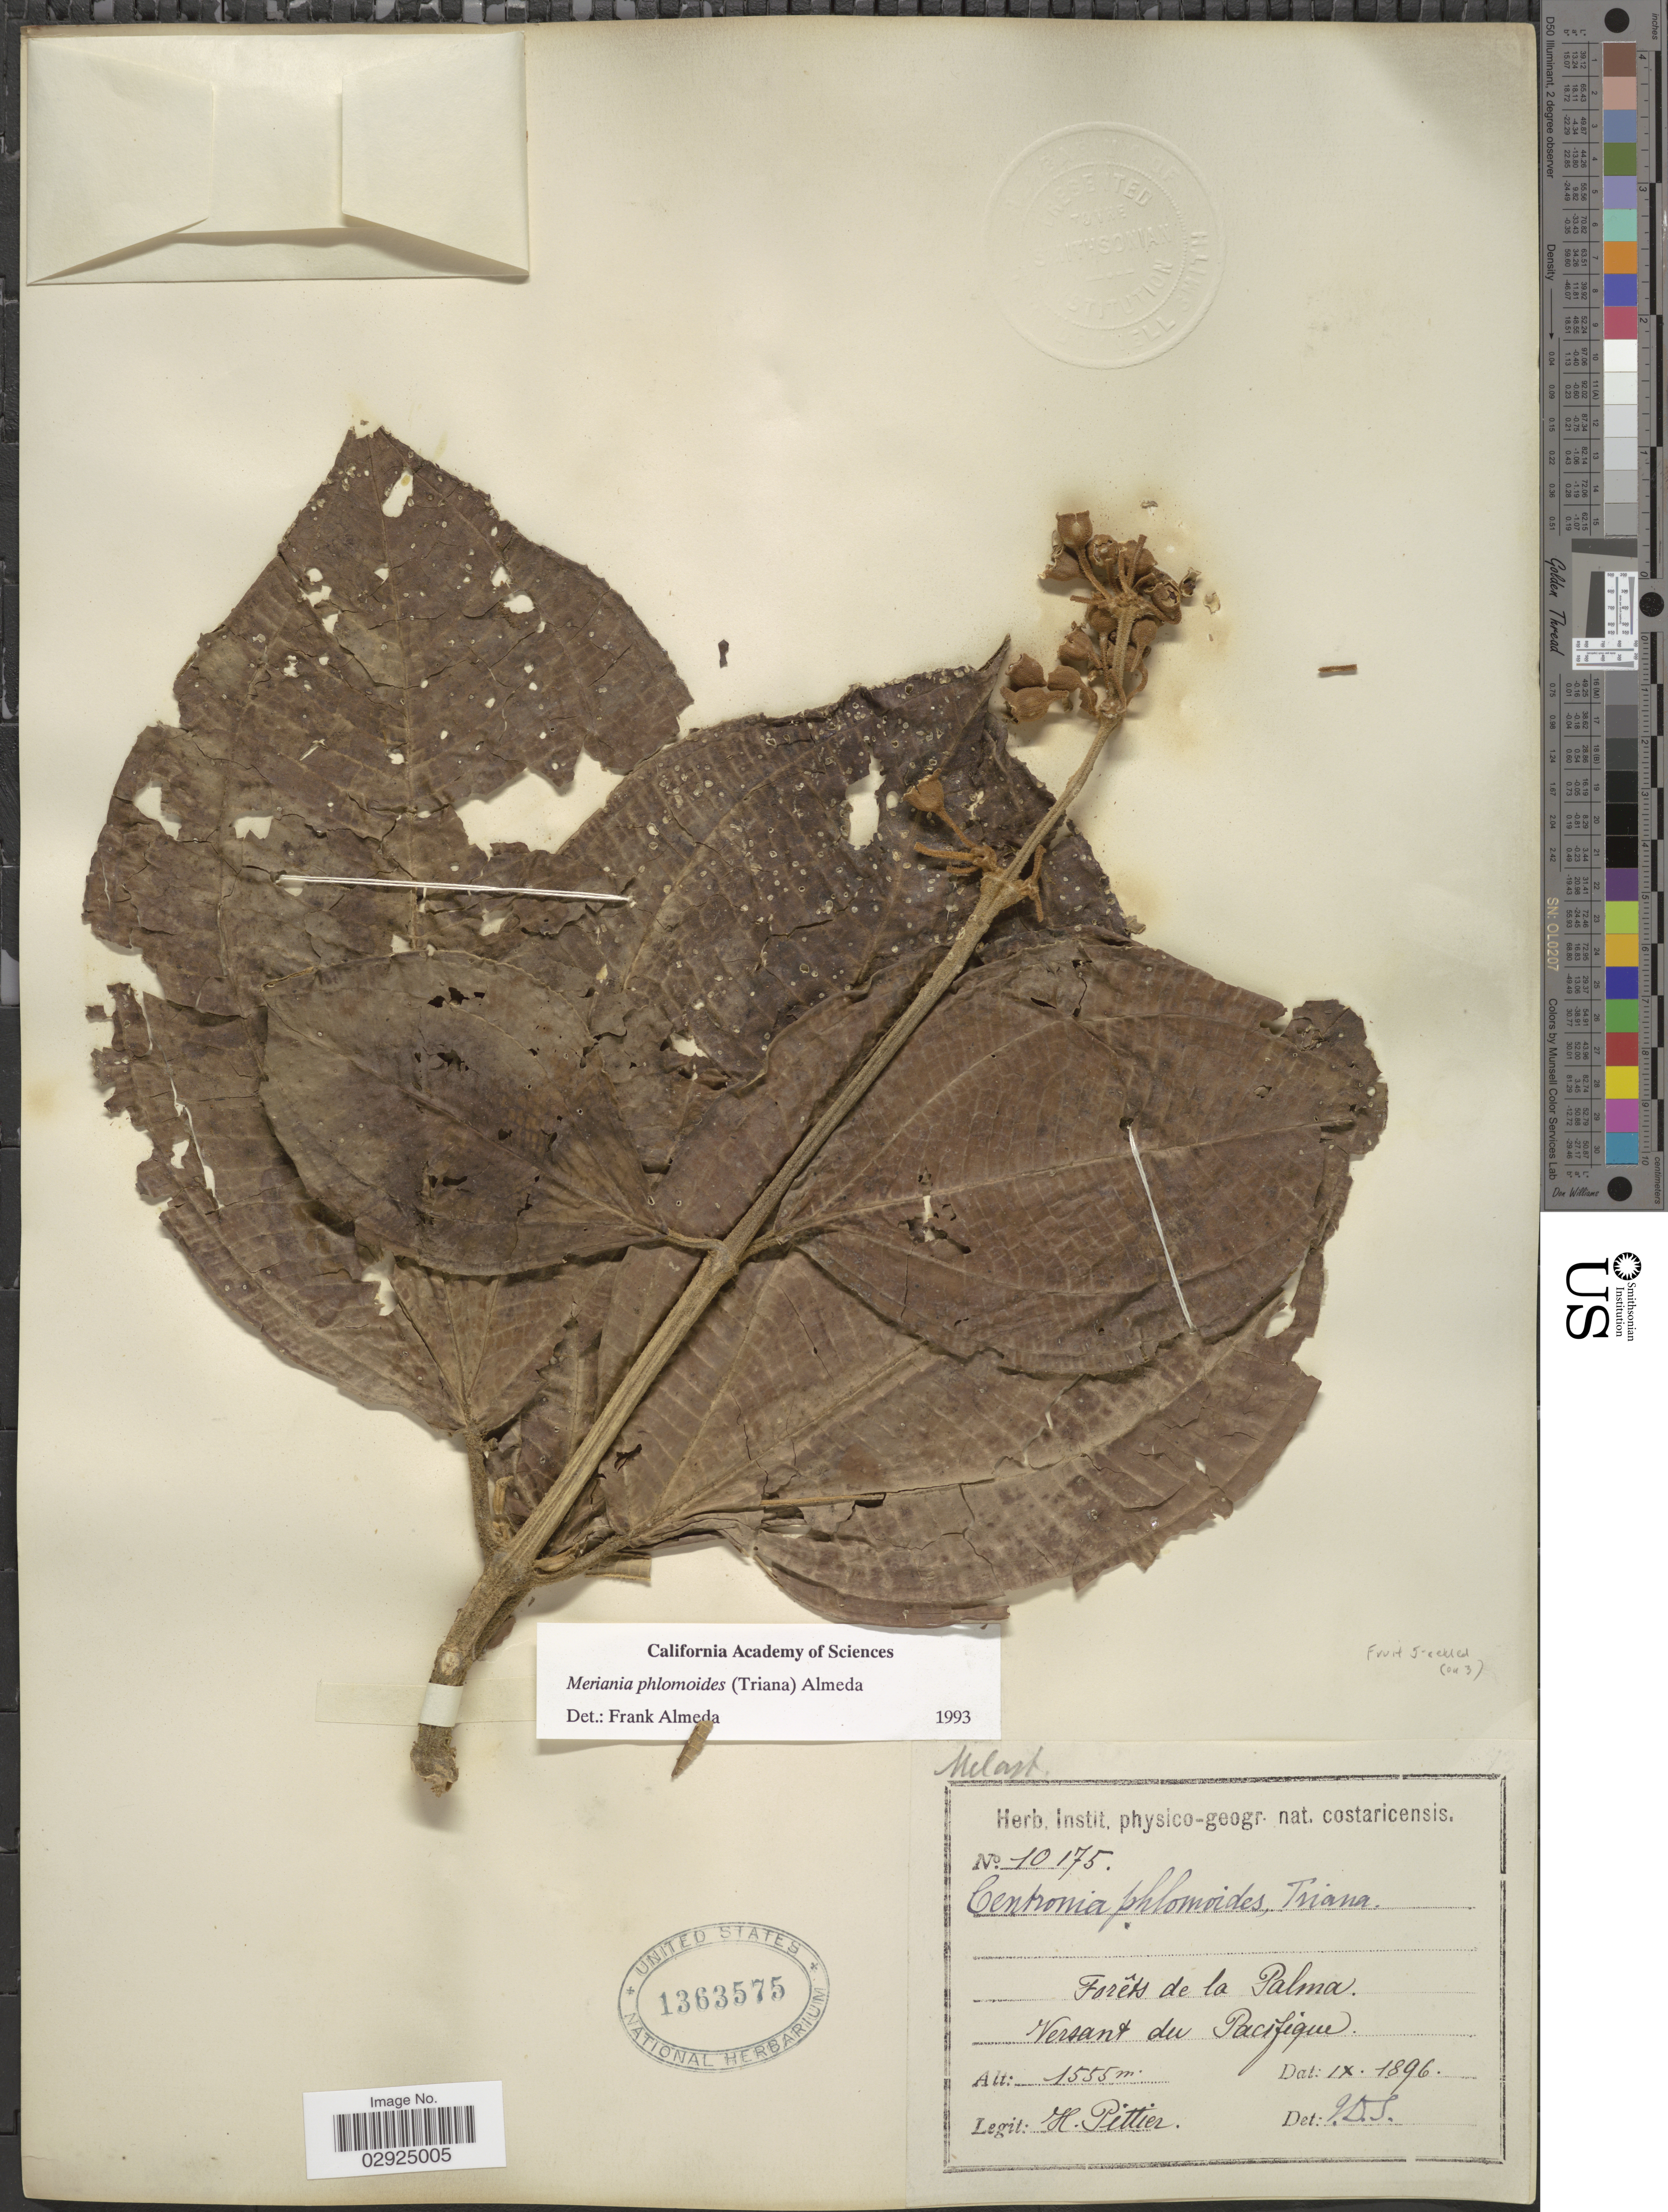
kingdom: Plantae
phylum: Tracheophyta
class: Magnoliopsida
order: Myrtales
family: Melastomataceae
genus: Meriania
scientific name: Meriania phlomoides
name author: (Triana) Almeda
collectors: H. F. Pittier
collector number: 10175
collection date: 1896-09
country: Costa Rica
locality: Forêts de la Palma, Versant du Pacifique.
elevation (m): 1555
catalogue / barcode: US 1363575